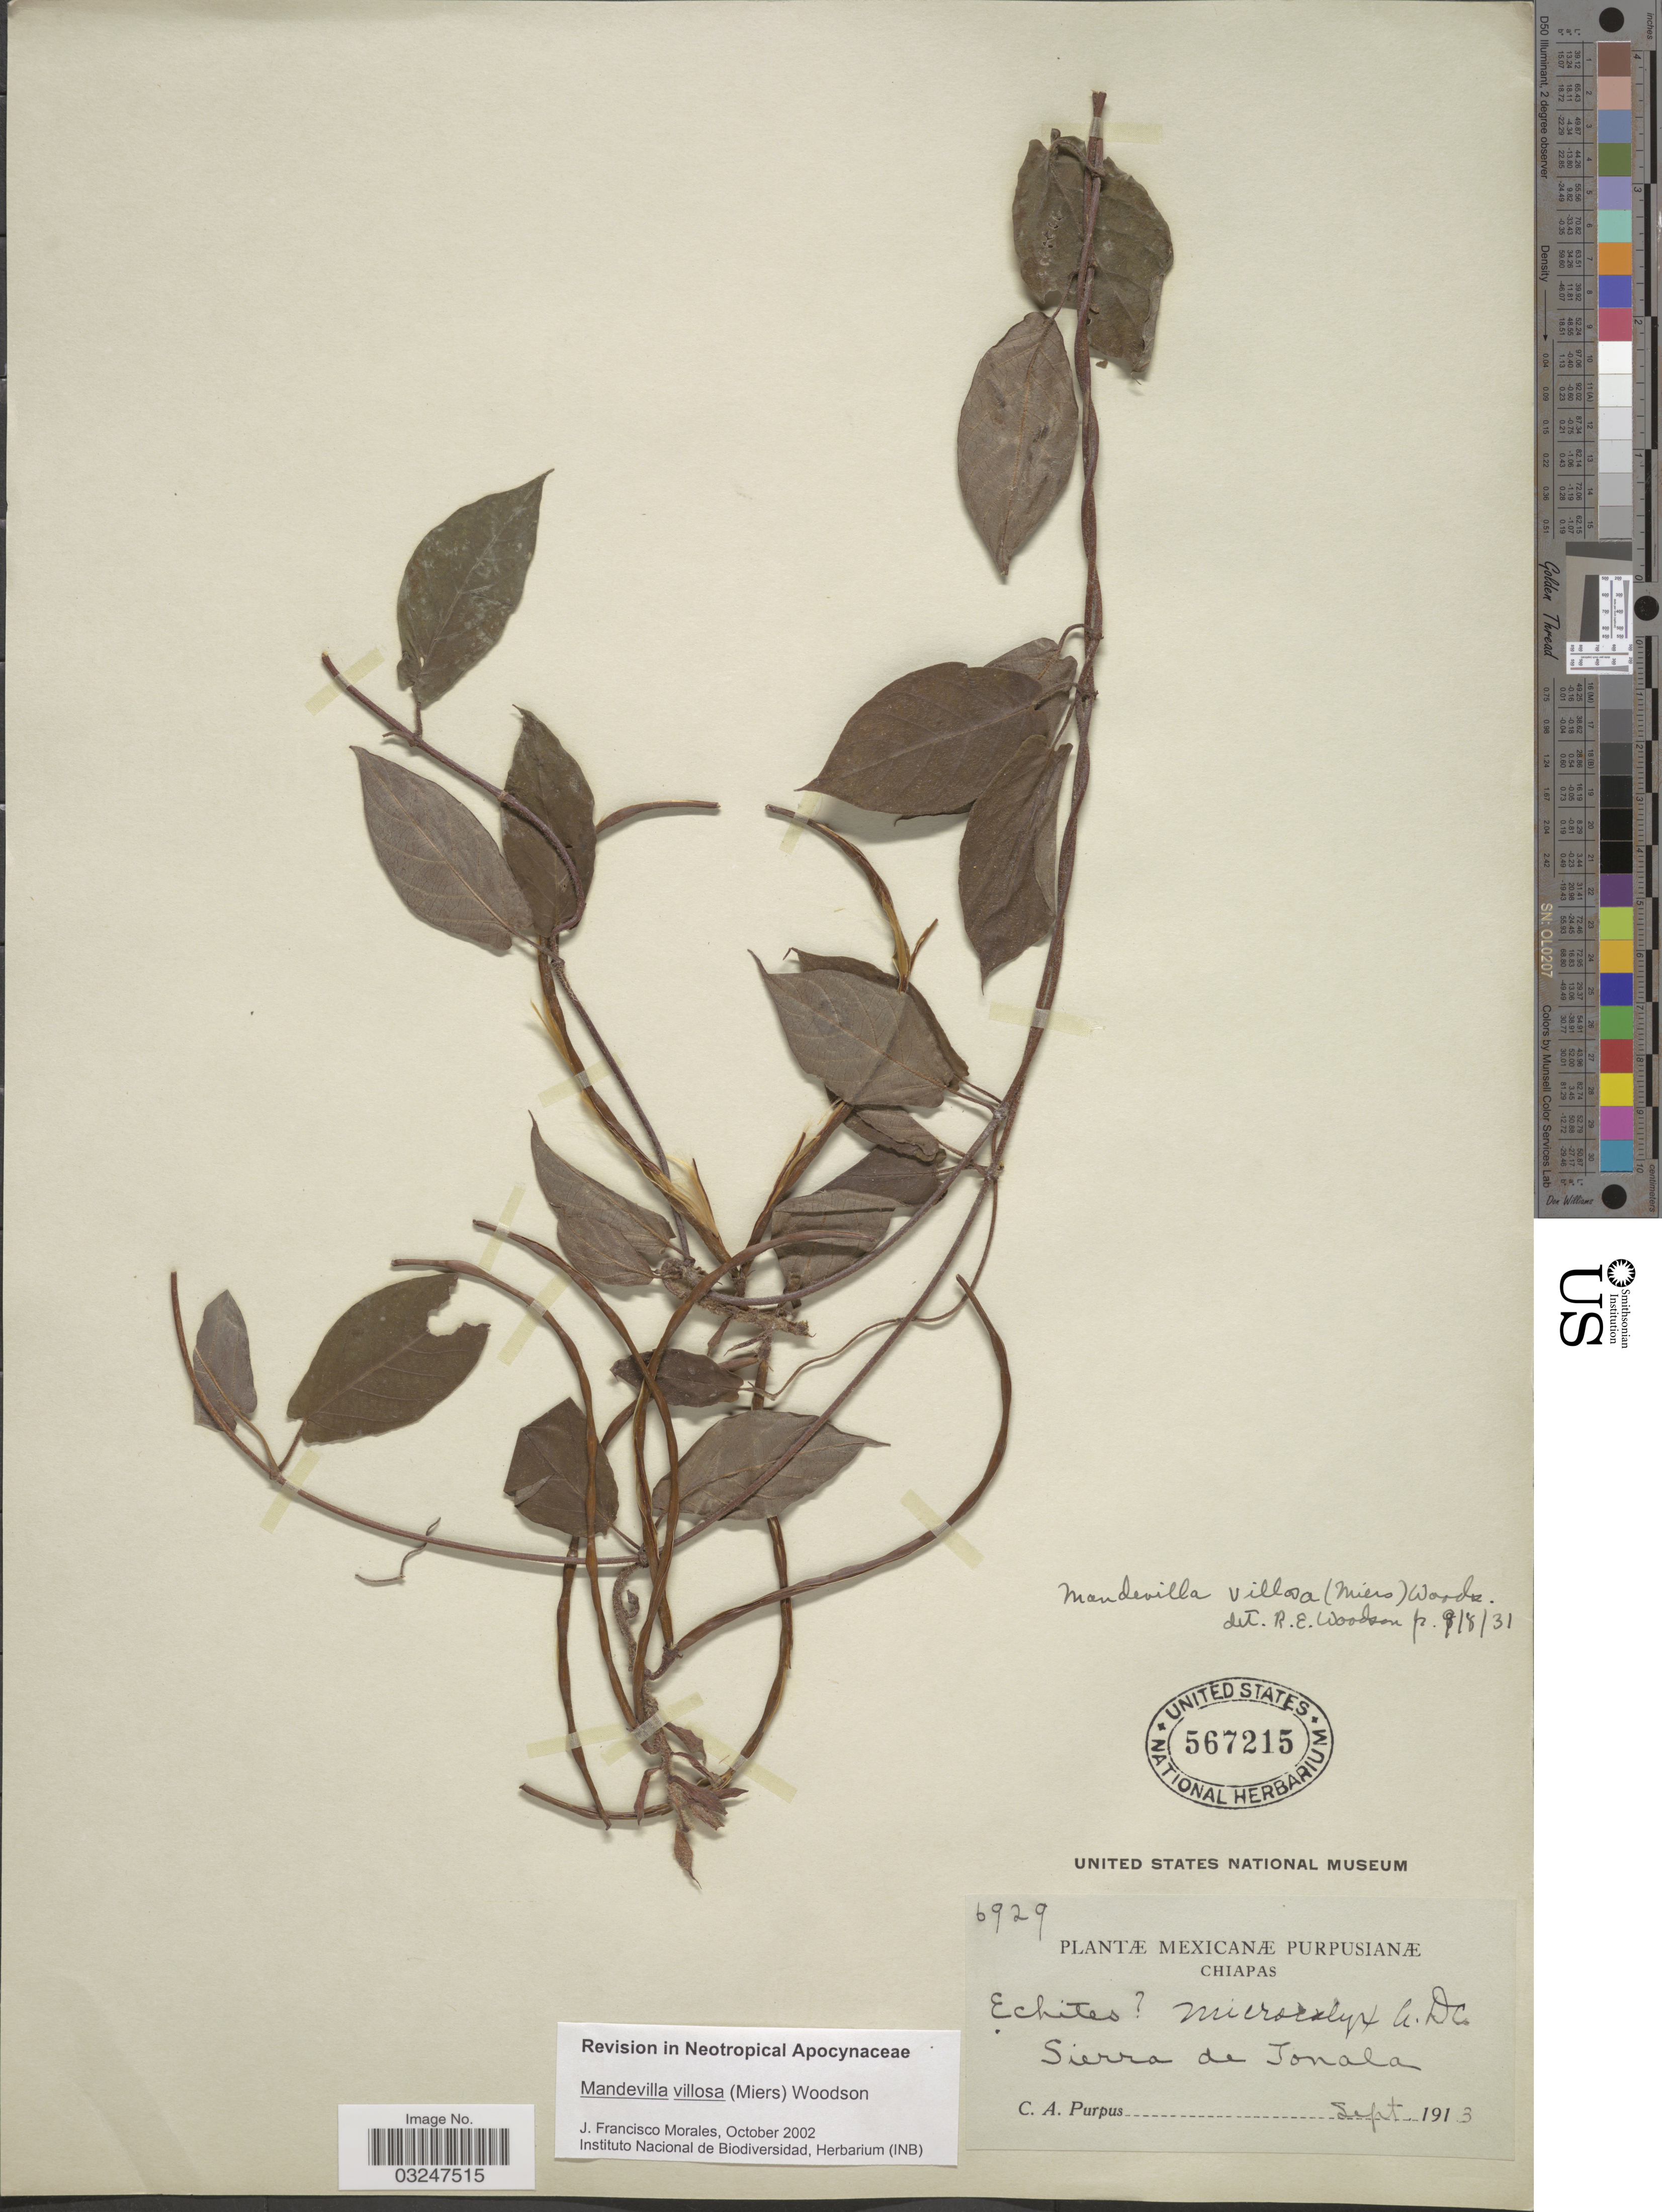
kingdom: Plantae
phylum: Tracheophyta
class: Magnoliopsida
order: Gentianales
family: Apocynaceae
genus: Mandevilla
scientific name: Mandevilla villosa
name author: (Miers) Woodson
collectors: C. A. Purpus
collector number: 6929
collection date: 1913-09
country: Mexico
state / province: Chiapas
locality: Sierra de Tonala.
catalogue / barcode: US 567215